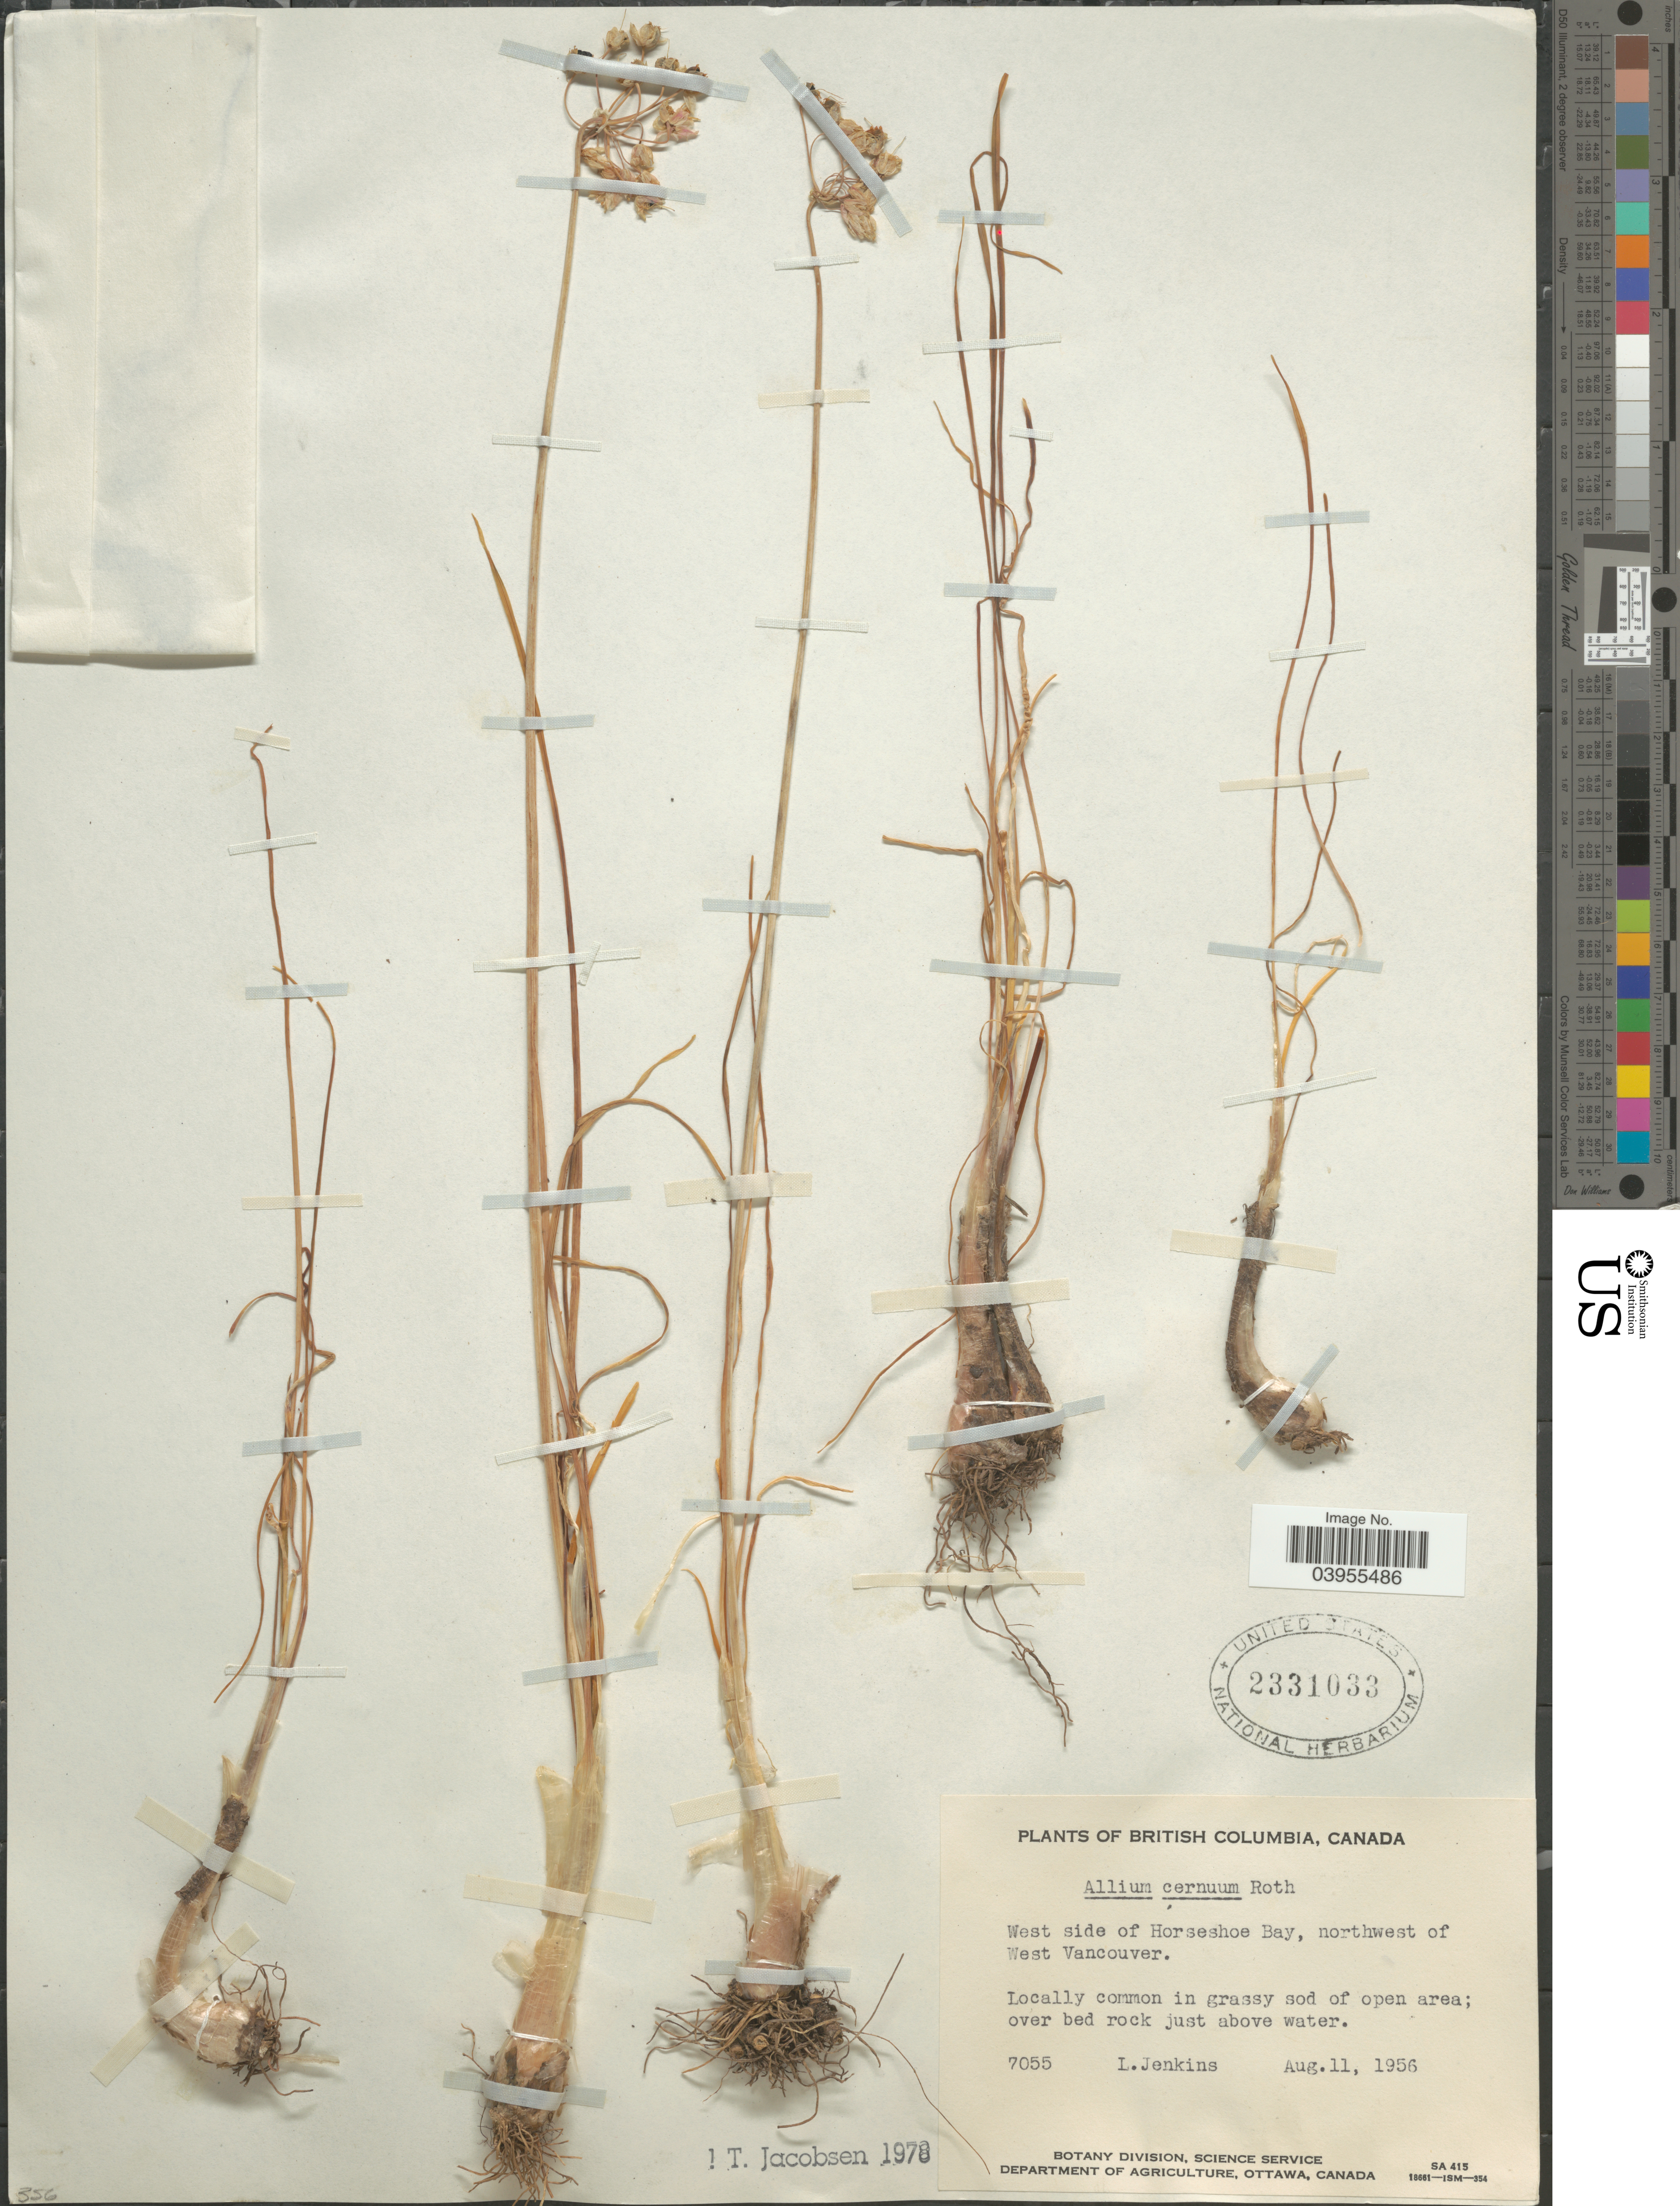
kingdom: Plantae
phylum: Tracheophyta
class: Liliopsida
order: Asparagales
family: Amaryllidaceae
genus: Allium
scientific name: Allium cernuum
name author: Roth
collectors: L. Jenkins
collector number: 7055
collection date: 1956-08-11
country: Canada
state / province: British Columbia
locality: West side of Horseshoe Bay, northwest of West Vancouver.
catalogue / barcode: US 2331033